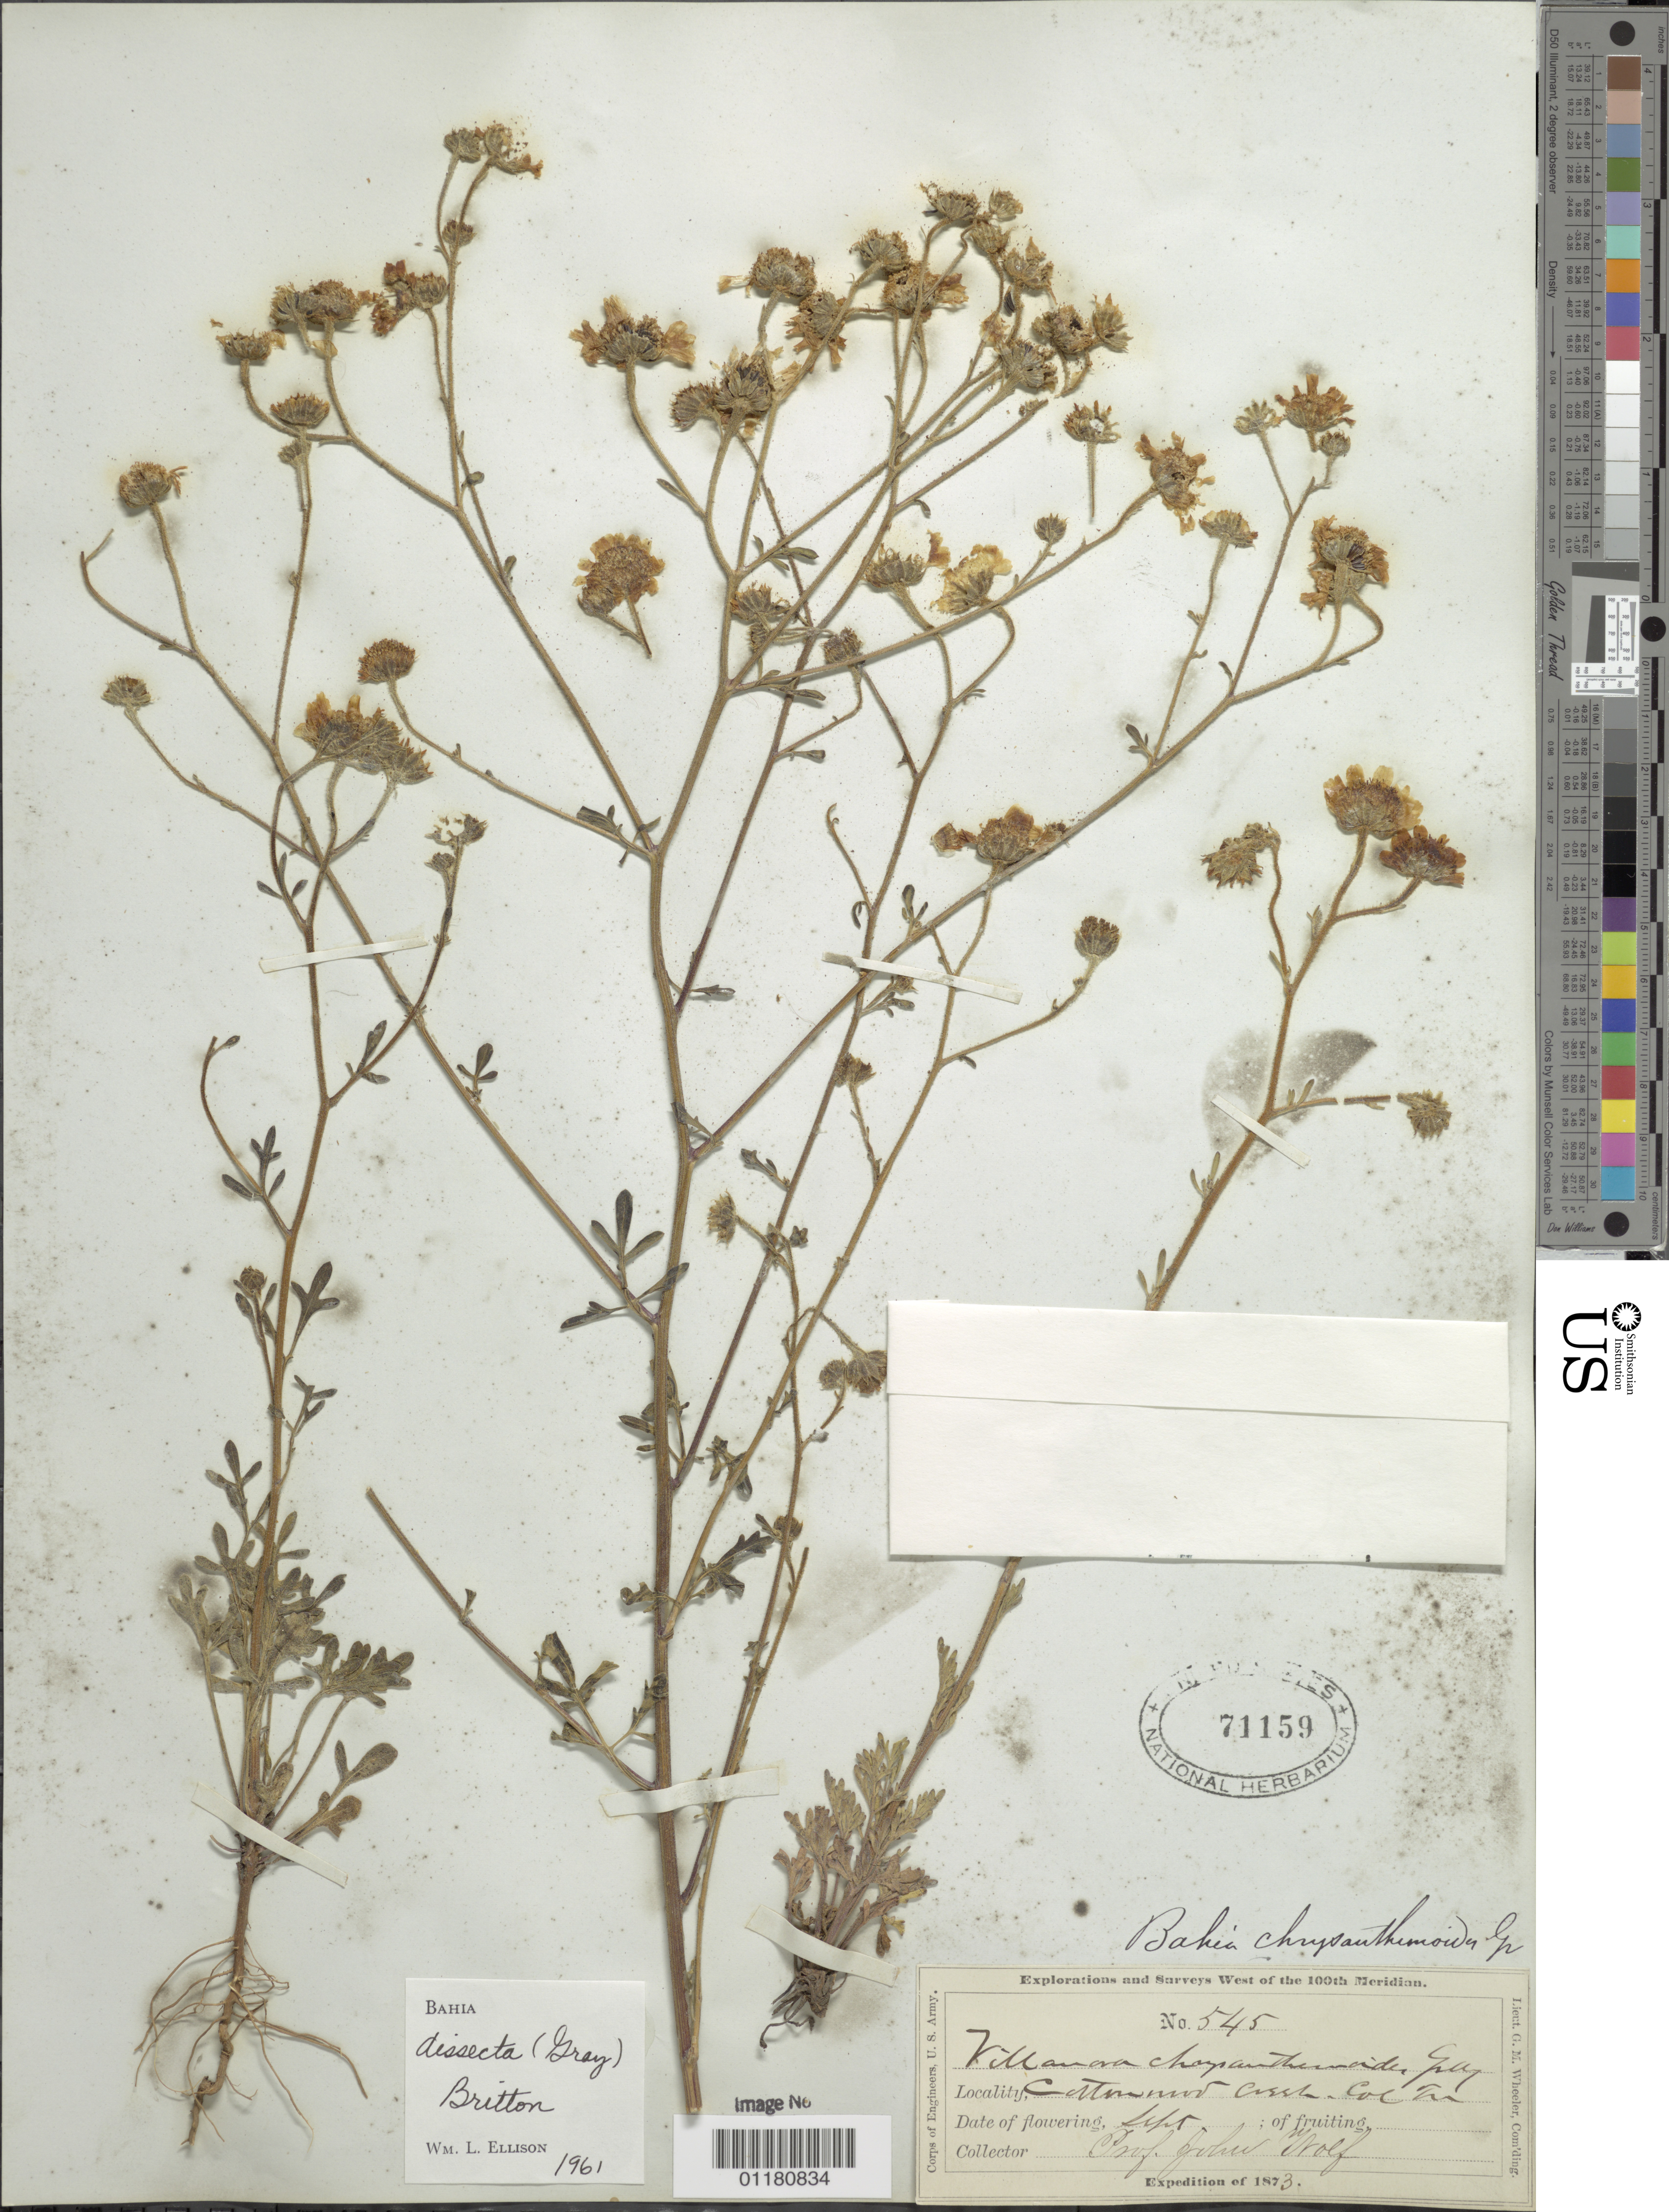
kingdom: Plantae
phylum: Tracheophyta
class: Magnoliopsida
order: Asterales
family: Asteraceae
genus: Bahia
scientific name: Bahia dissecta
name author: (A. Gray) Britton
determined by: Ellison, W. L.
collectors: J. Wolf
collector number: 545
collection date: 1873-09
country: United States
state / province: Colorado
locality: Cottonwood Creek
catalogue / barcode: US 71159